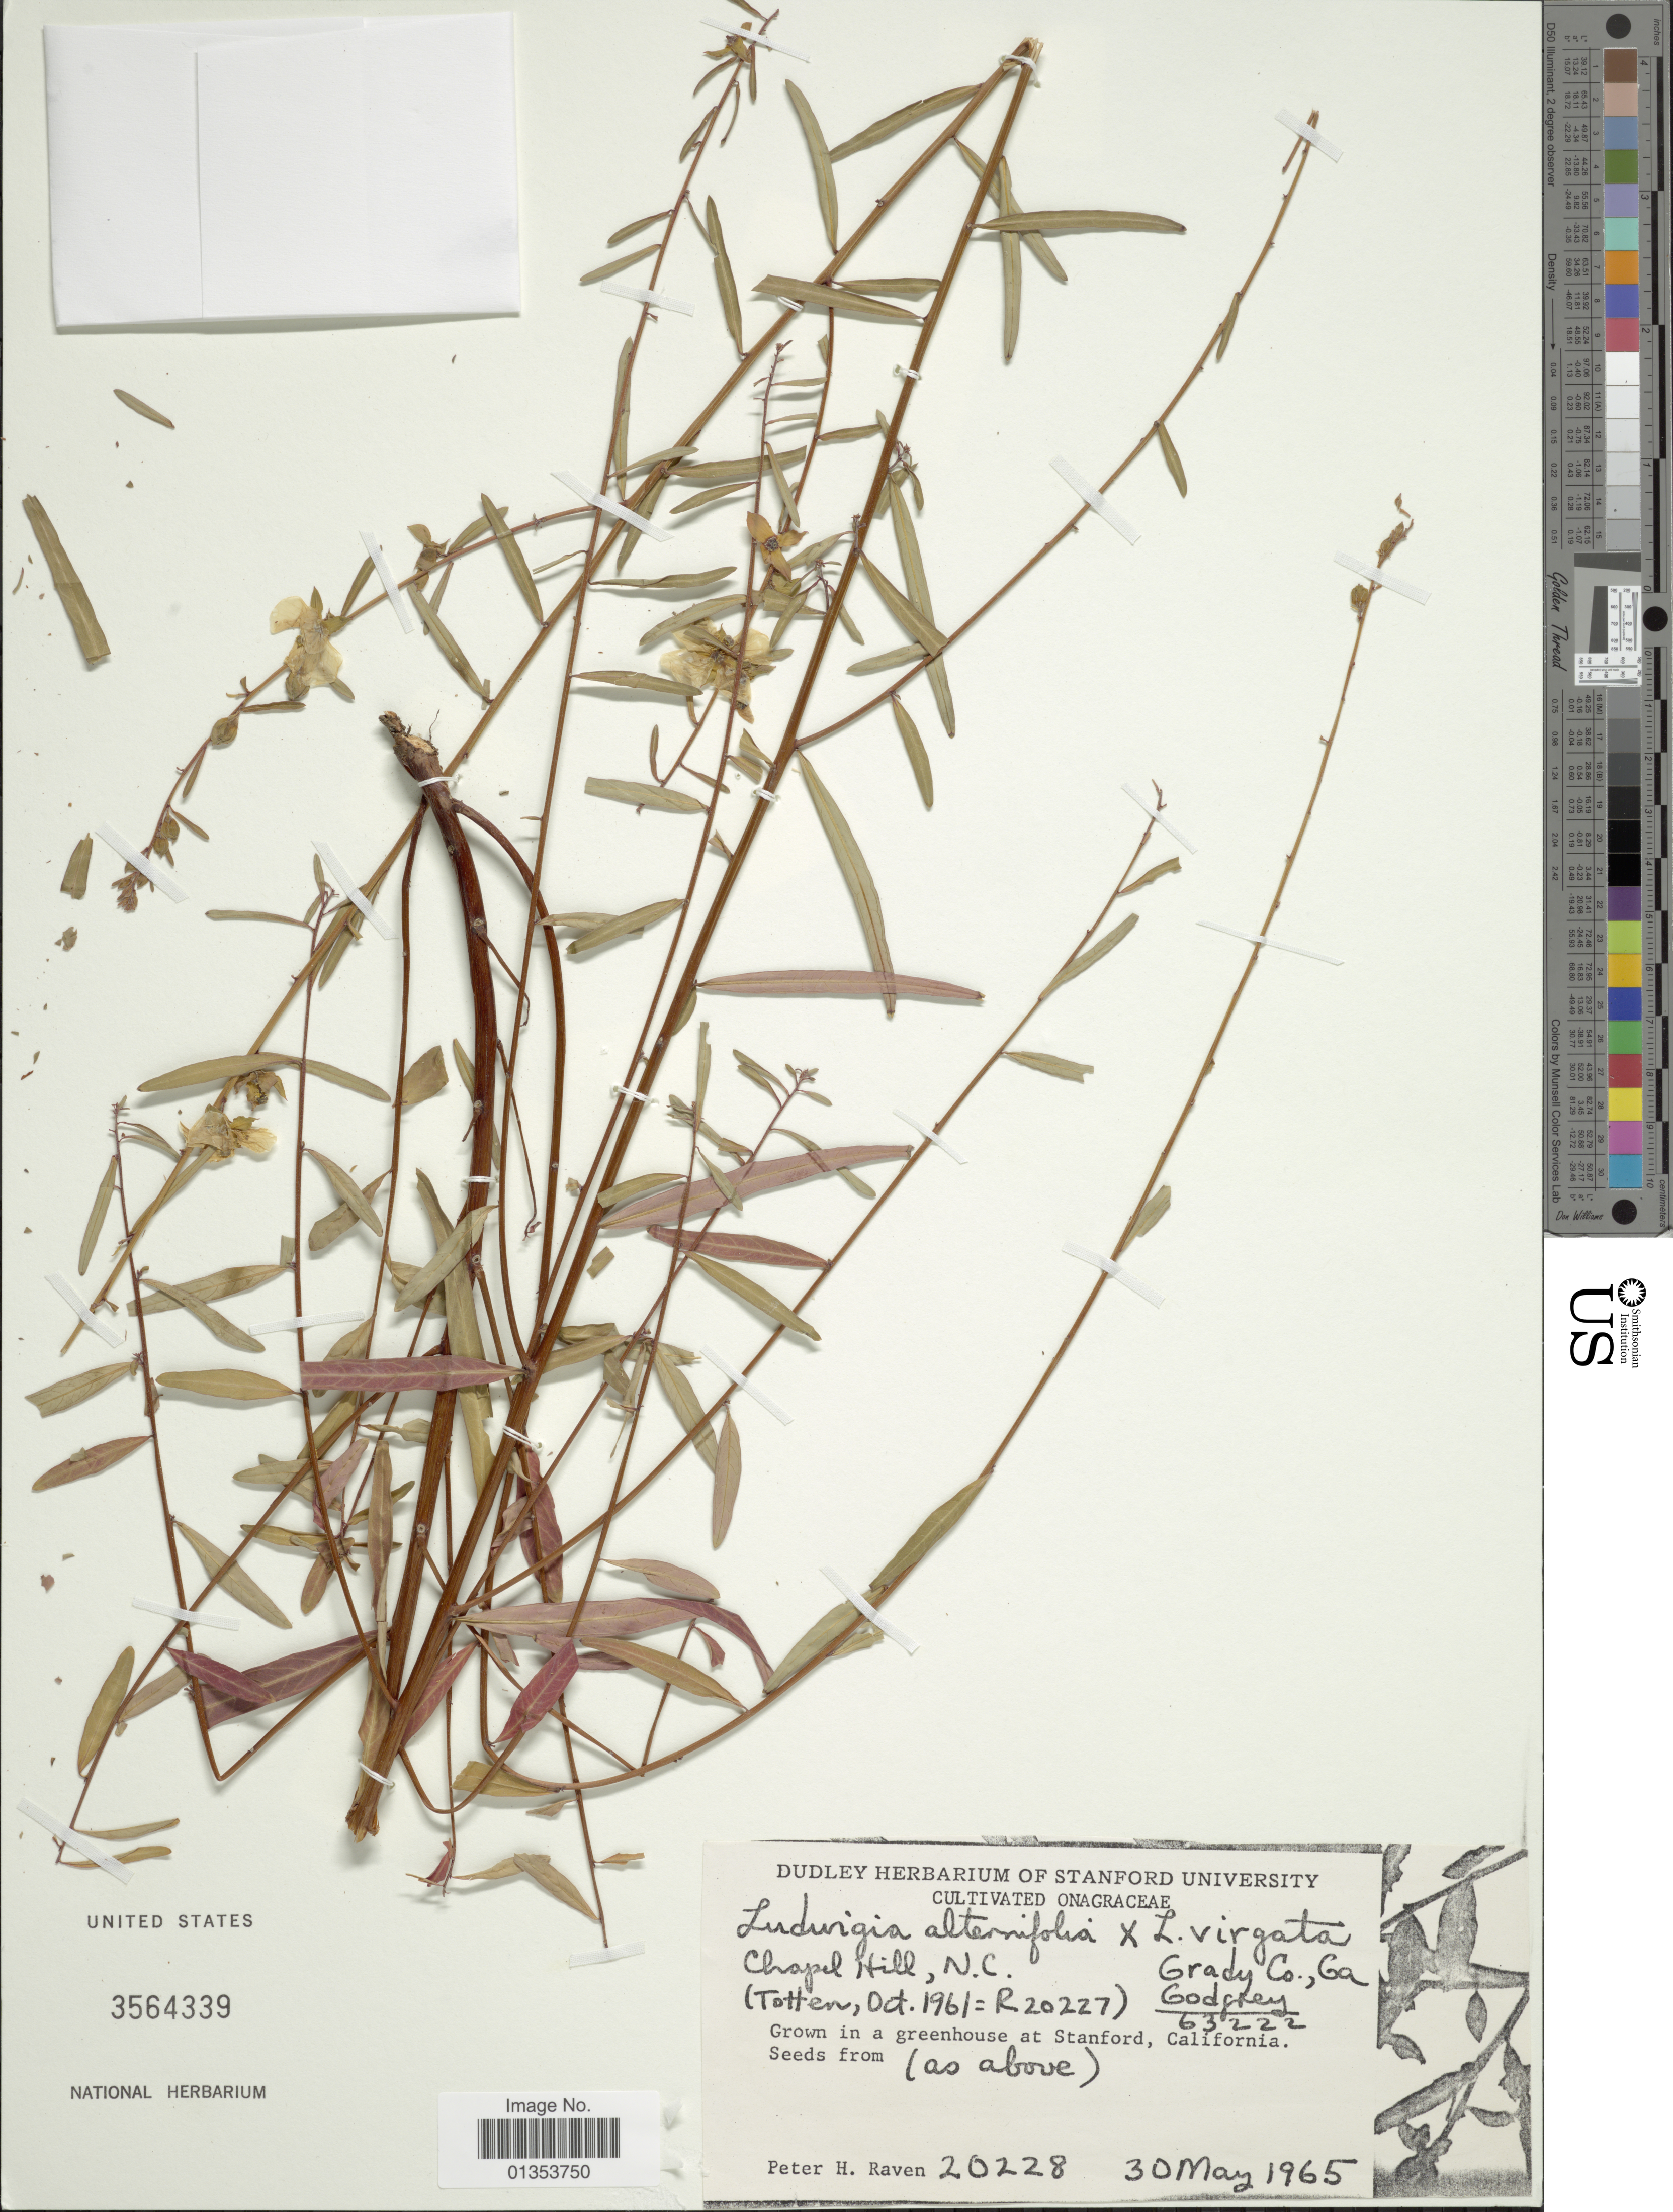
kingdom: Plantae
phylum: Tracheophyta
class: Magnoliopsida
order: Myrtales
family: Onagraceae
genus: Ludwigia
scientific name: Ludwigia alternifolia x L. virgata Michx.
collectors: P. H. Raven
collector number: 20228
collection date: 1965-05-30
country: United States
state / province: California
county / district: Santa Clara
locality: In a greenhouse at Stanford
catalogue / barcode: US 3564339